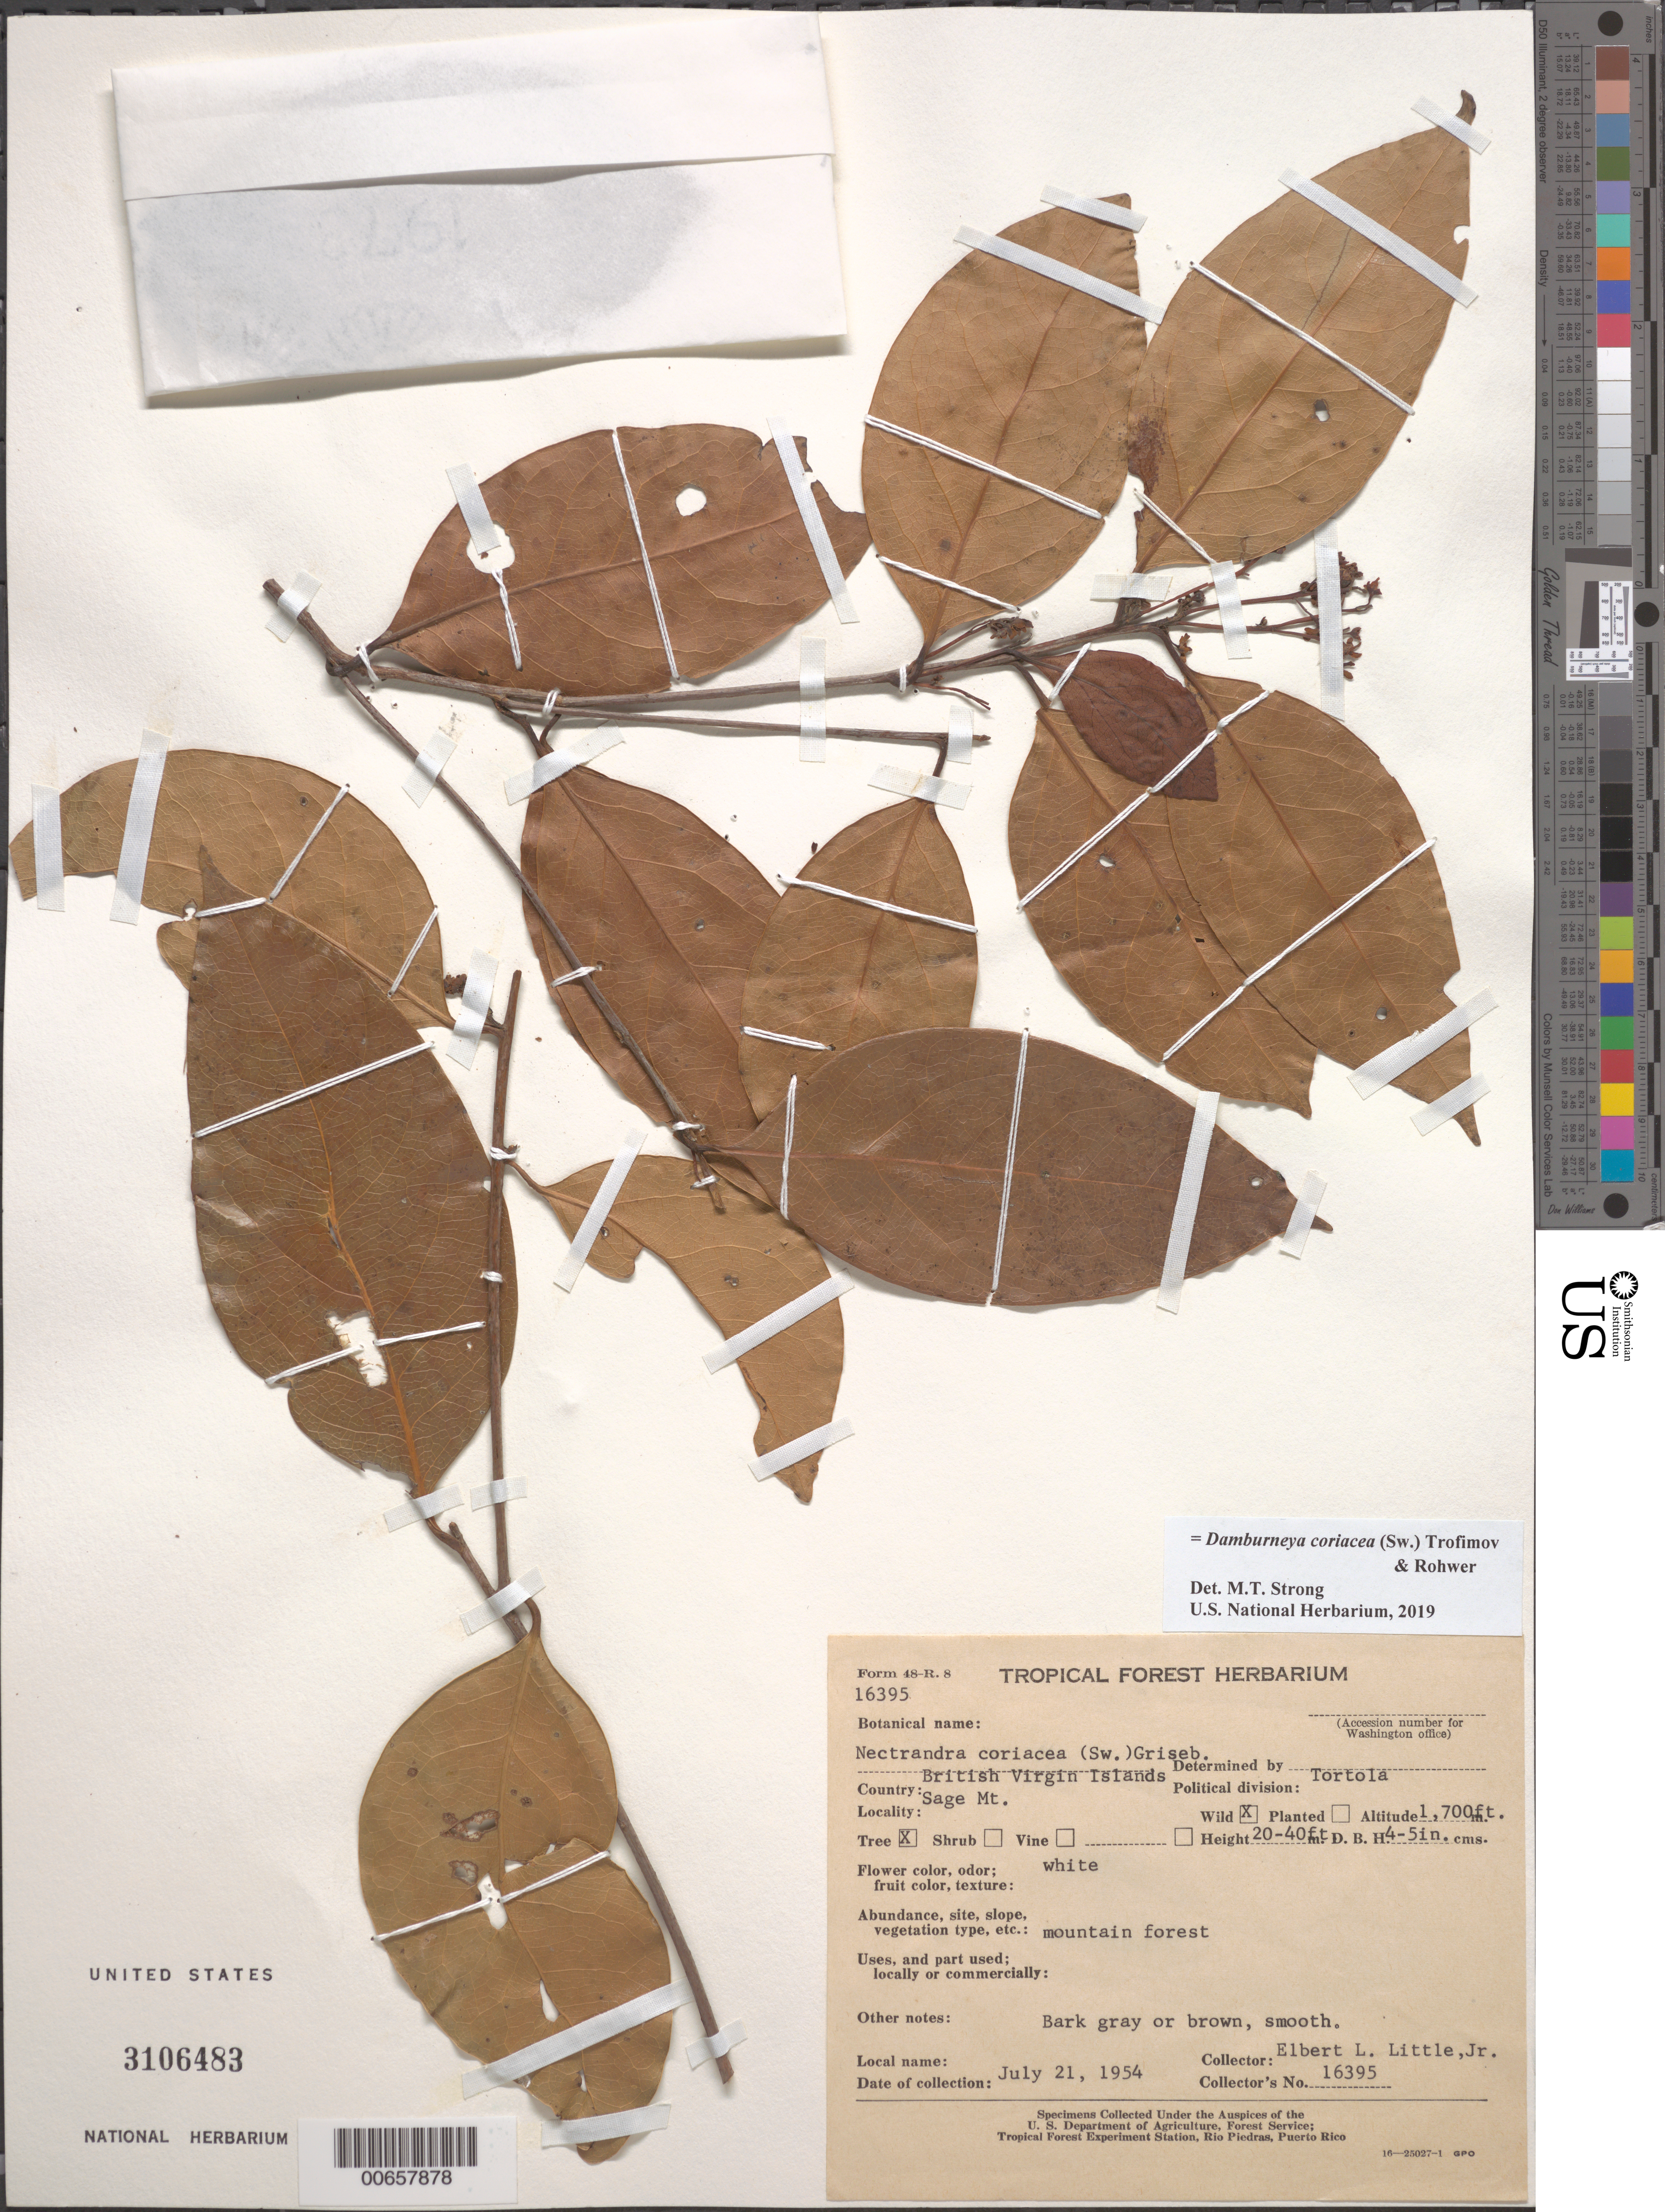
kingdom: Plantae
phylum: Tracheophyta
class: Magnoliopsida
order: Laurales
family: Lauraceae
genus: Damburneya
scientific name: Damburneya coriacea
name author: (Sw.) Trofimov & Rohwer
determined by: Strong, M. T., (US), Smithsonian Institution - National Museum of Natural History (UNITED STATES)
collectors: E. L. Little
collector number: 16395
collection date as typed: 21 Jul 1954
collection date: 1954-07-21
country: British Virgin Islands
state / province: Tortola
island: Tortola Island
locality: Sage Mt.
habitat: Mountain forest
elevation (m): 518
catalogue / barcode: US 3106483